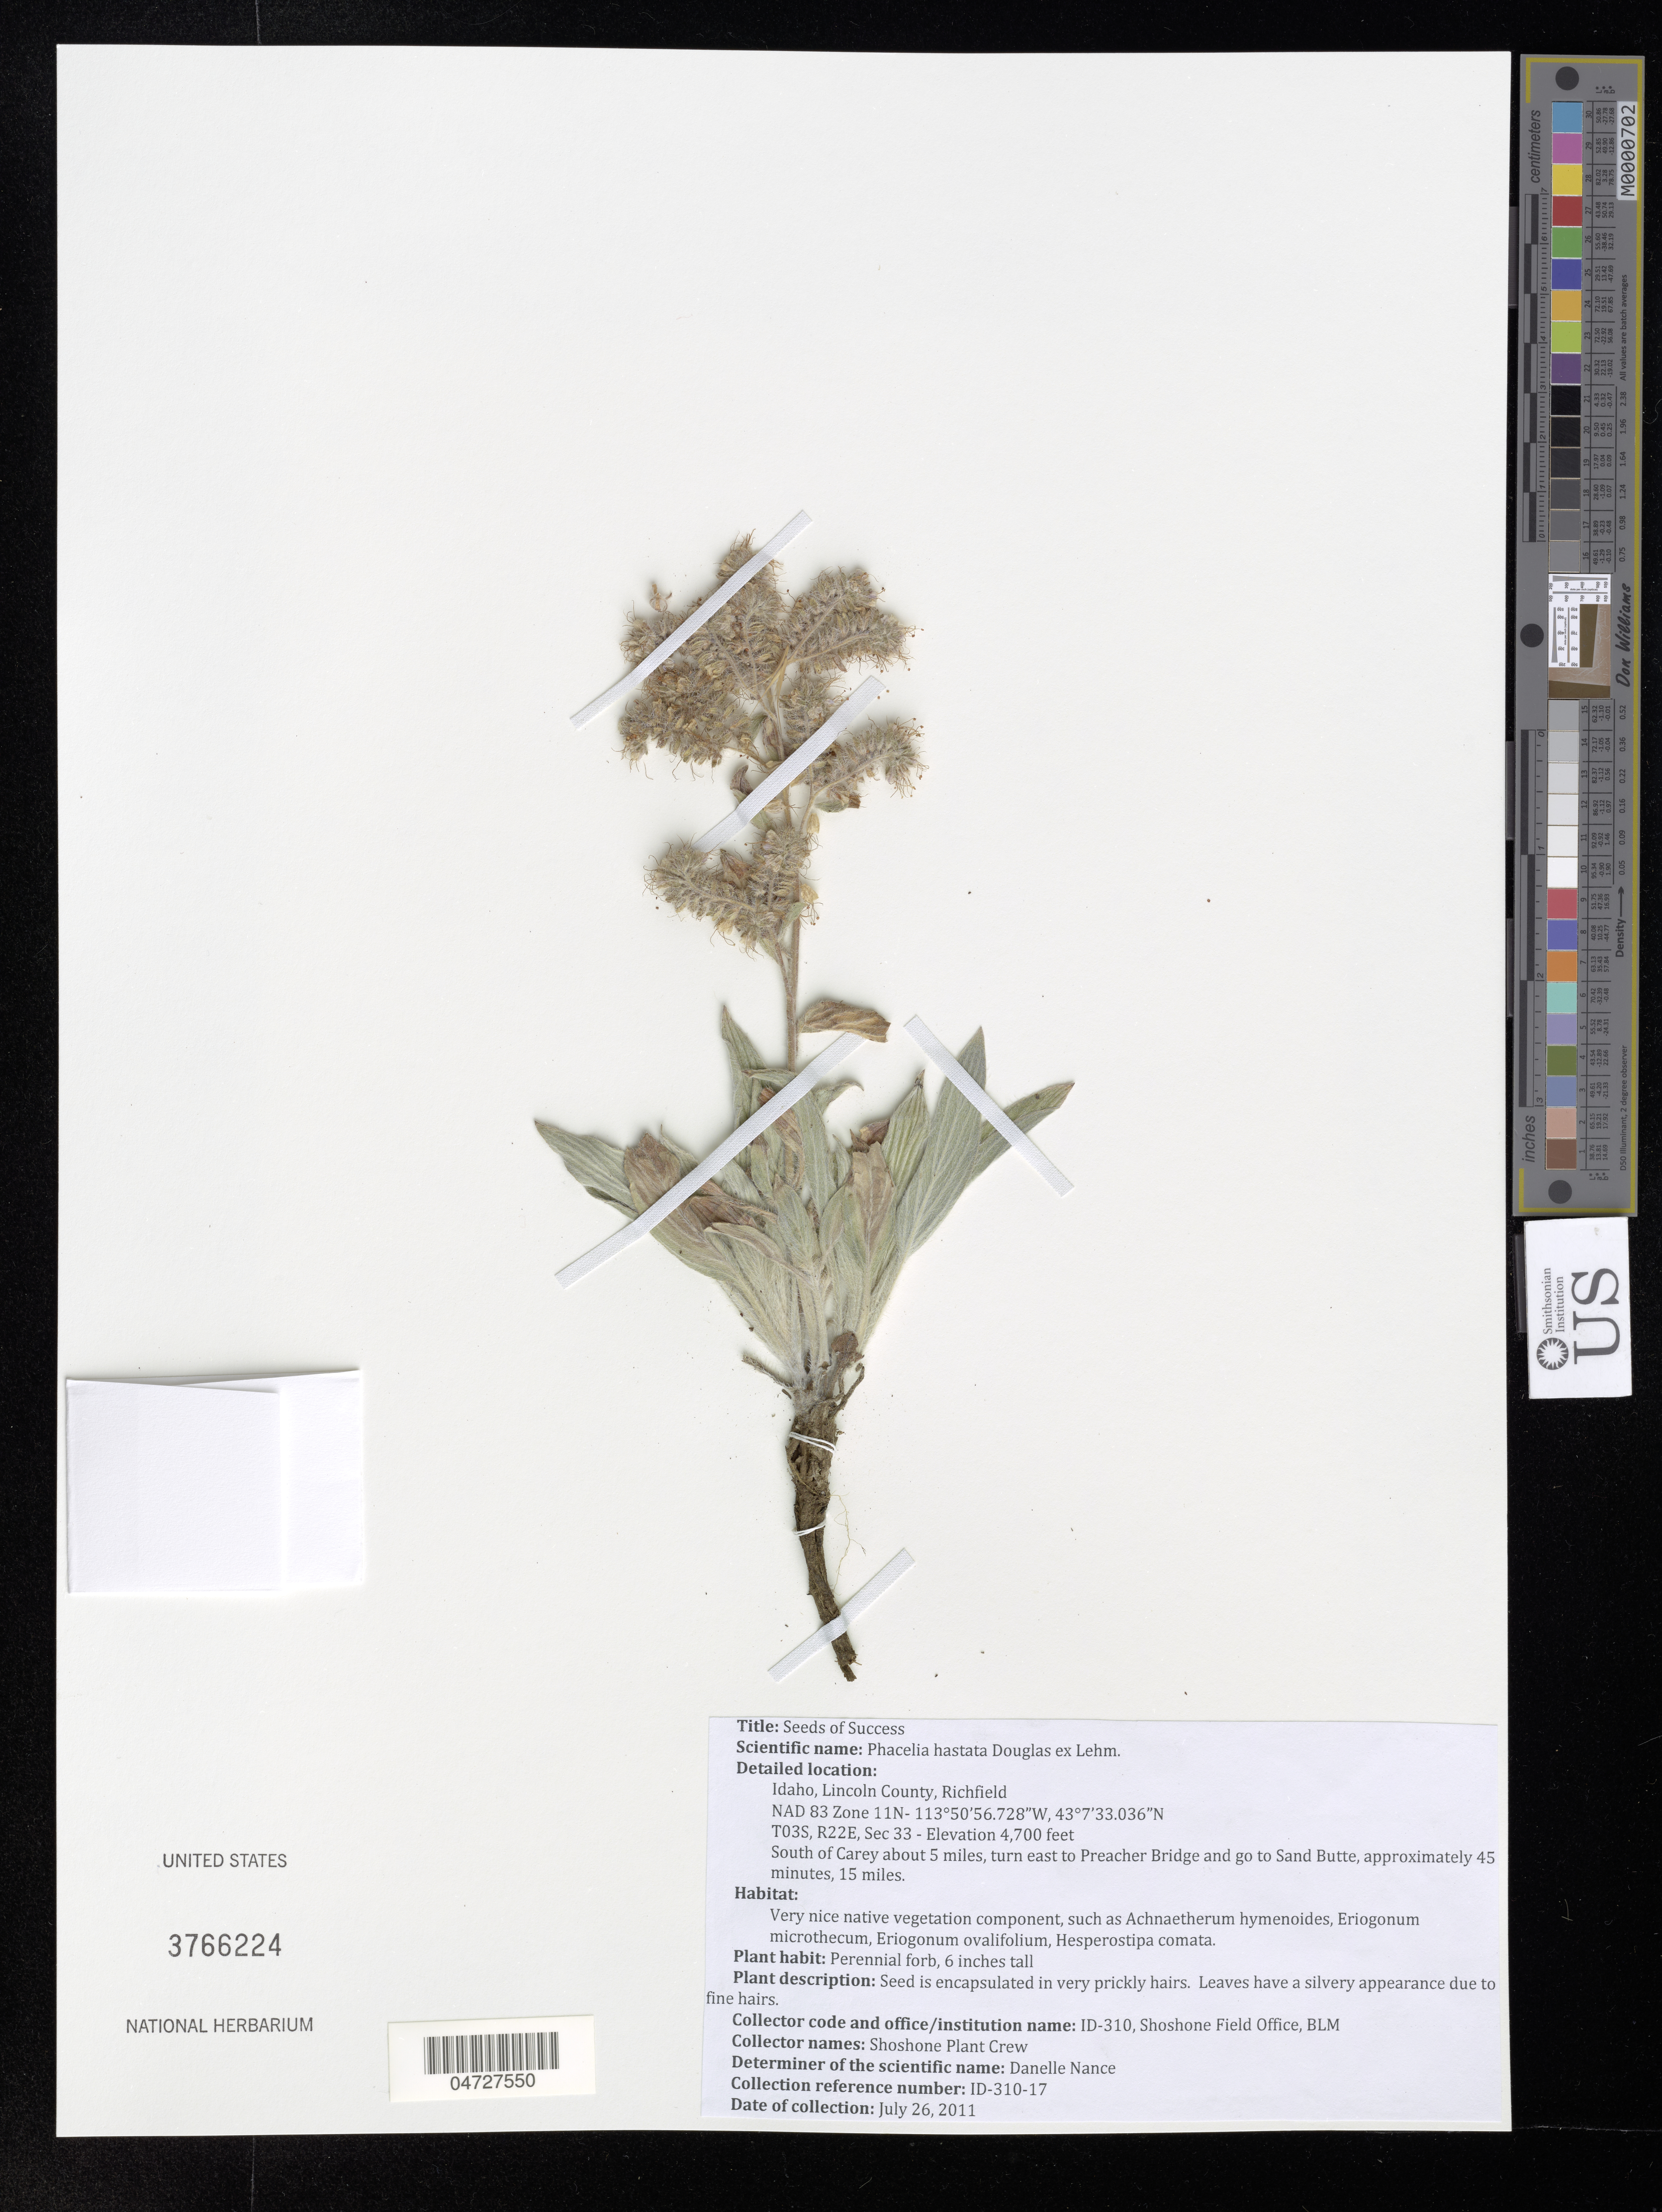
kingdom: Plantae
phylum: Tracheophyta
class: Magnoliopsida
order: Boraginales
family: Hydrophyllaceae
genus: Phacelia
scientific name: Phacelia hastata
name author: Douglas ex Lehm.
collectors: Shoshone Plant Crew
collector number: ID-310-17?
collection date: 2011-07-26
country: United States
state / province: Idaho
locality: Lincoln County, Richfield.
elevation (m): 1433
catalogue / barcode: US 3766224